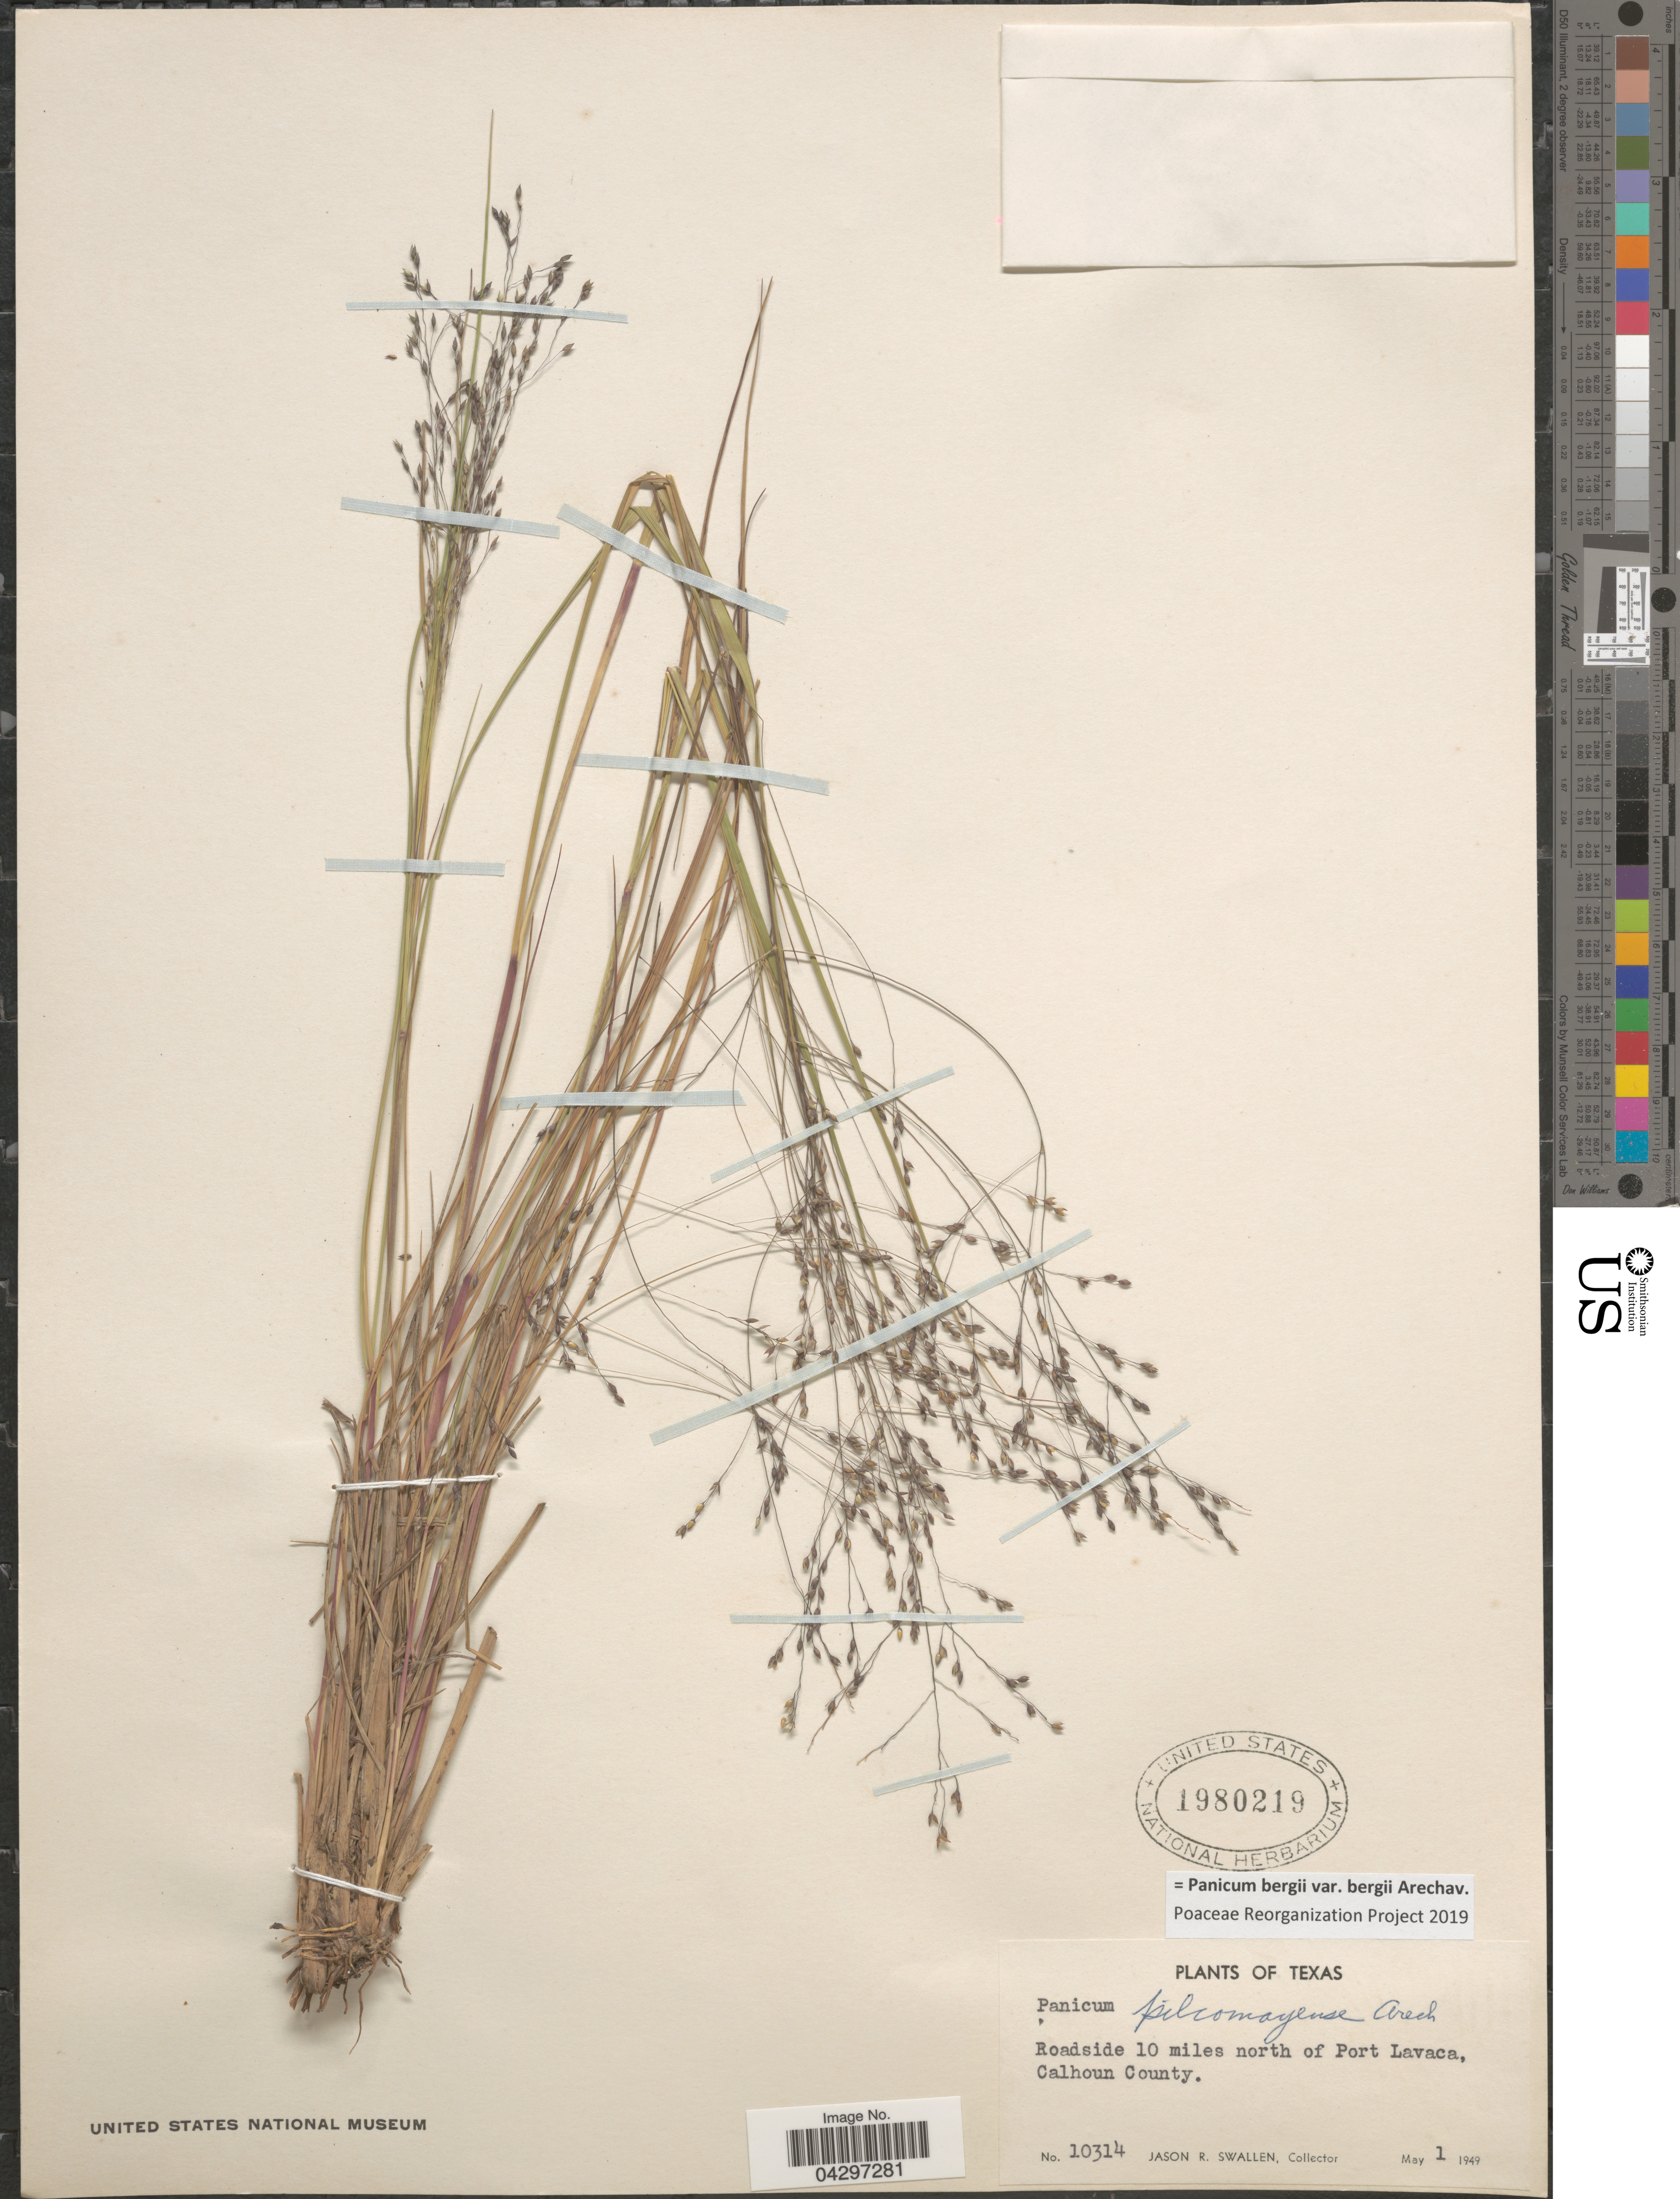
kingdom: Plantae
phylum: Tracheophyta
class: Liliopsida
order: Poales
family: Poaceae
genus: Panicum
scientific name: Panicum bergii var. bergii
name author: Arechav.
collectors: J. R. Swallen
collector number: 10314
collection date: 1949-05-01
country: United States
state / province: Texas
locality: Roadside 10 miles north of Port Lavaca, Calhoun County.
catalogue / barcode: US 1980219